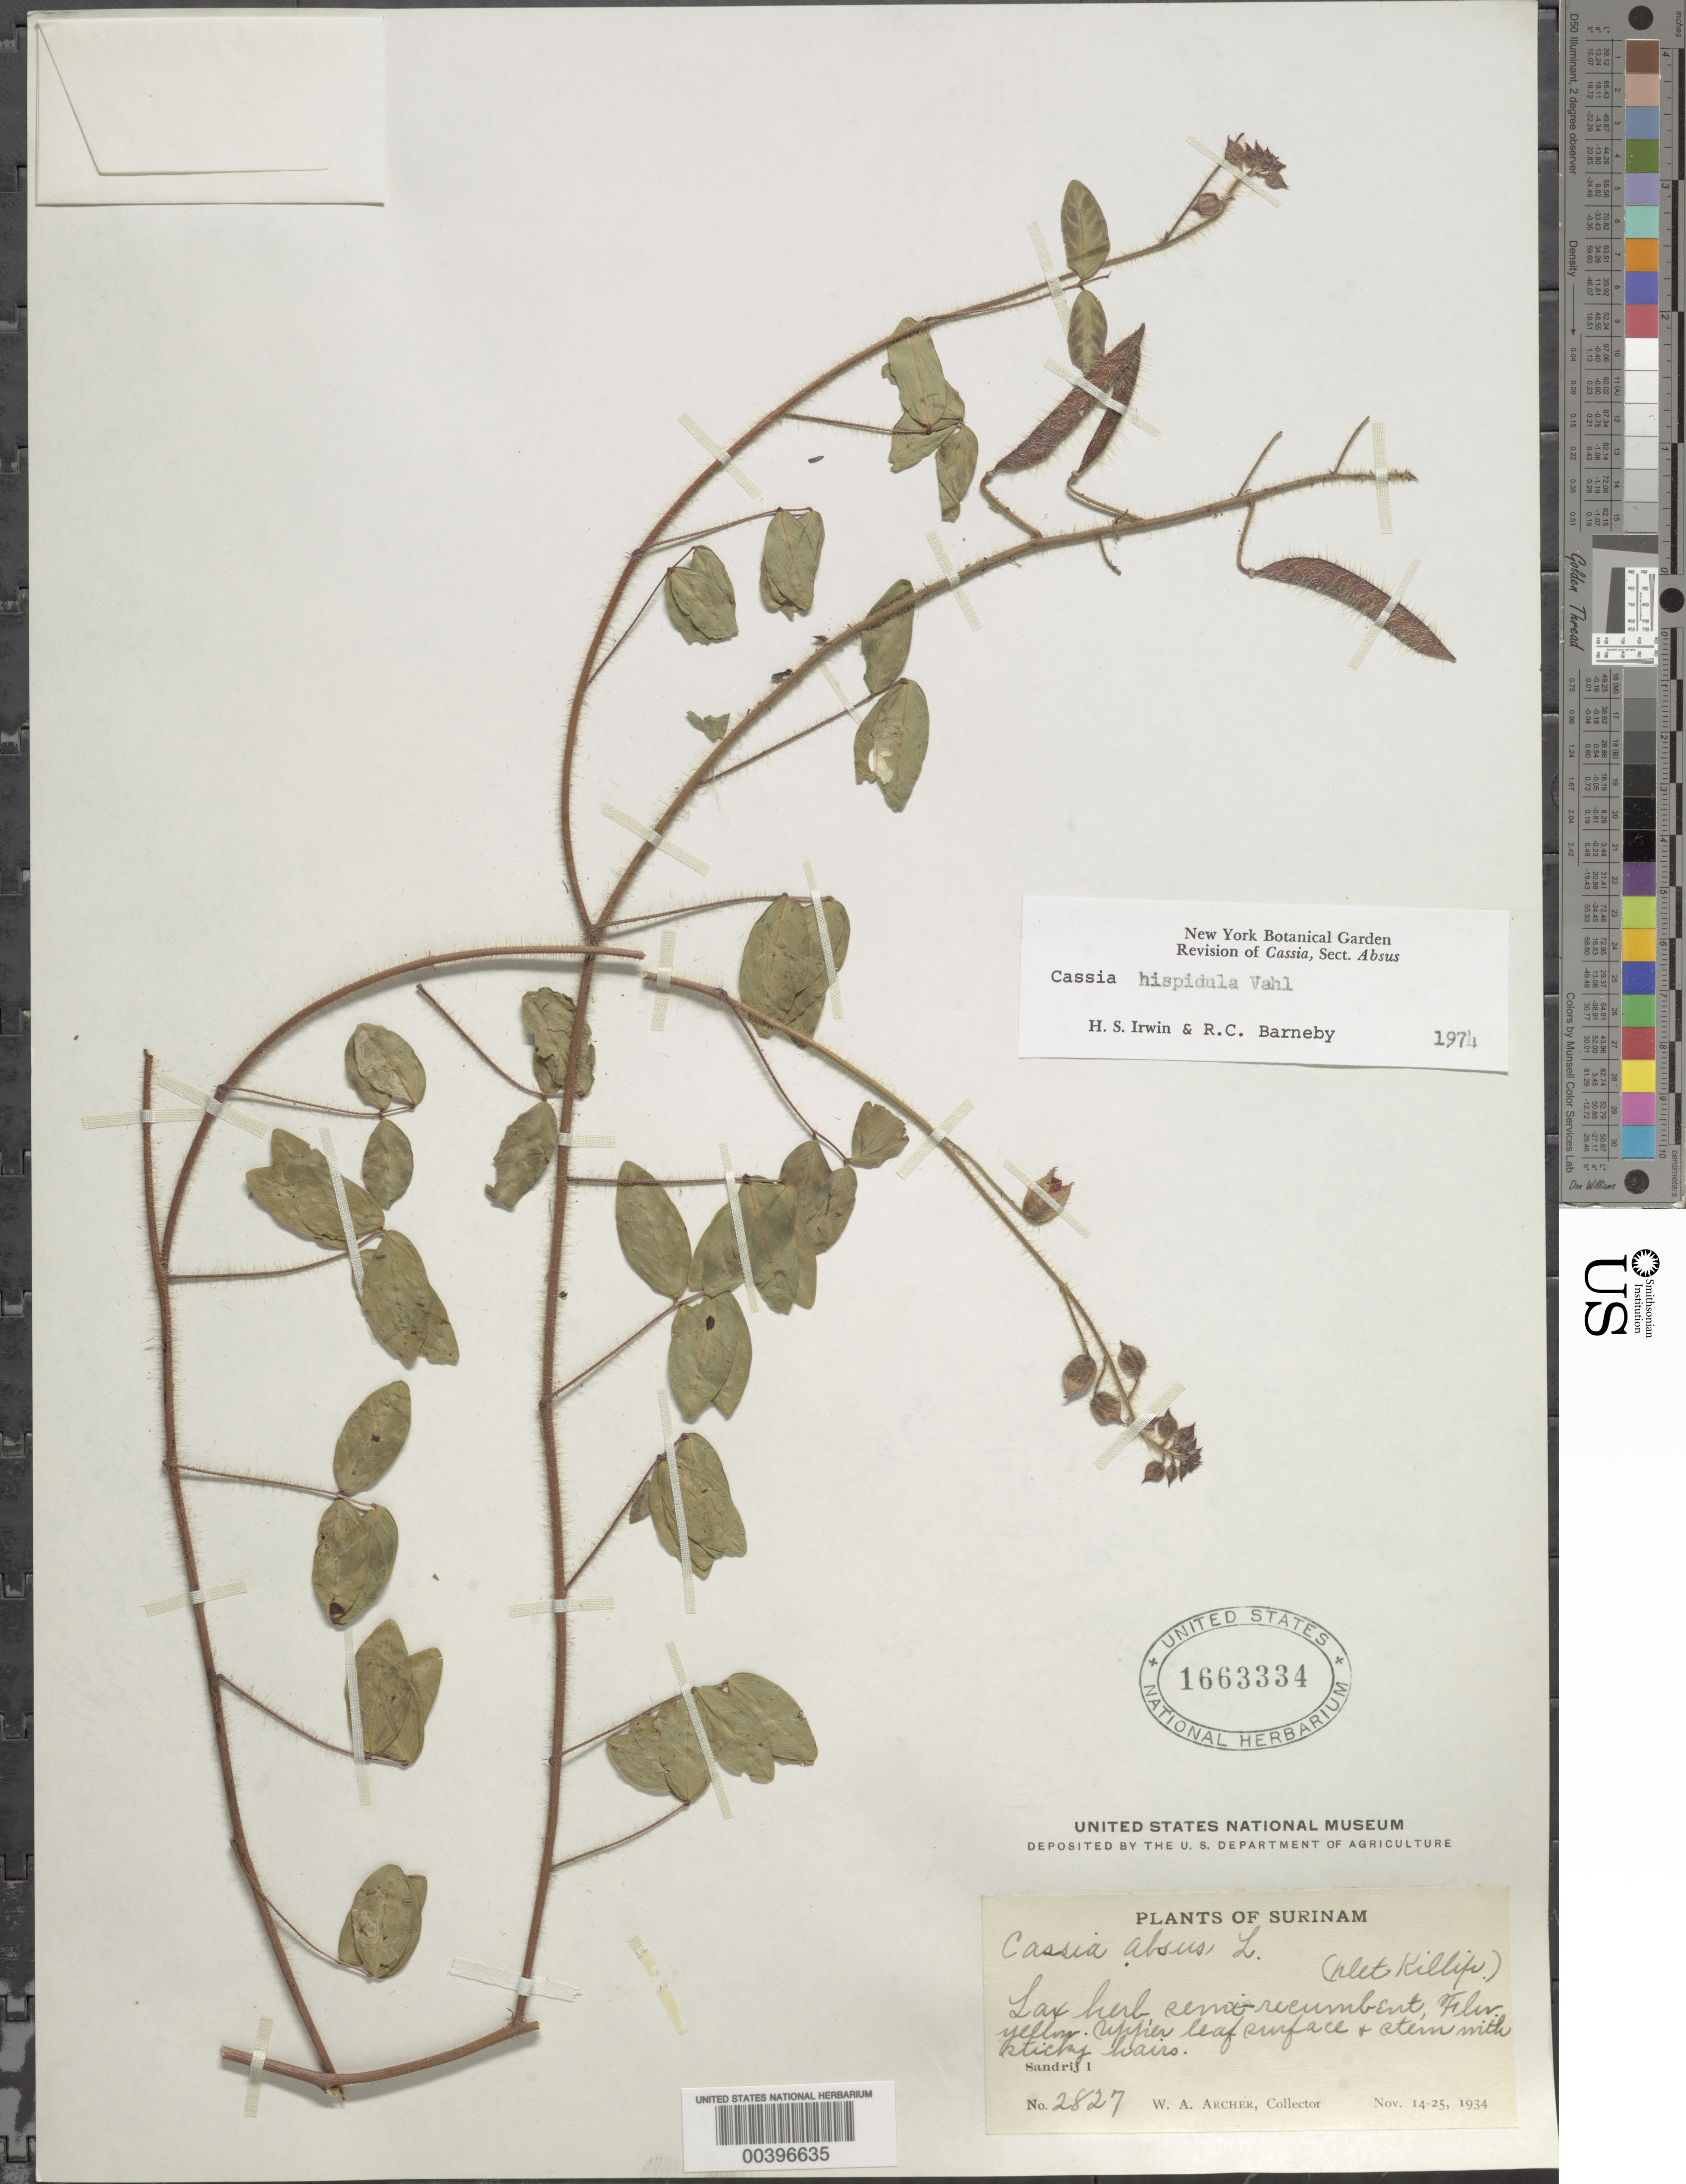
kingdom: Plantae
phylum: Tracheophyta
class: Magnoliopsida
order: Fabales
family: Fabaceae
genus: Chamaecrista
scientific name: Chamaecrista hispidula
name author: (Vahl) H.S. Irwin & Barneby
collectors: W. A. Archer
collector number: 2827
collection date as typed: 14 Nov 1934 to 25 Nov 1934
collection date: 1934-11-14/1934-11-25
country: Suriname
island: Sandrij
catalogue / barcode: US 1663334